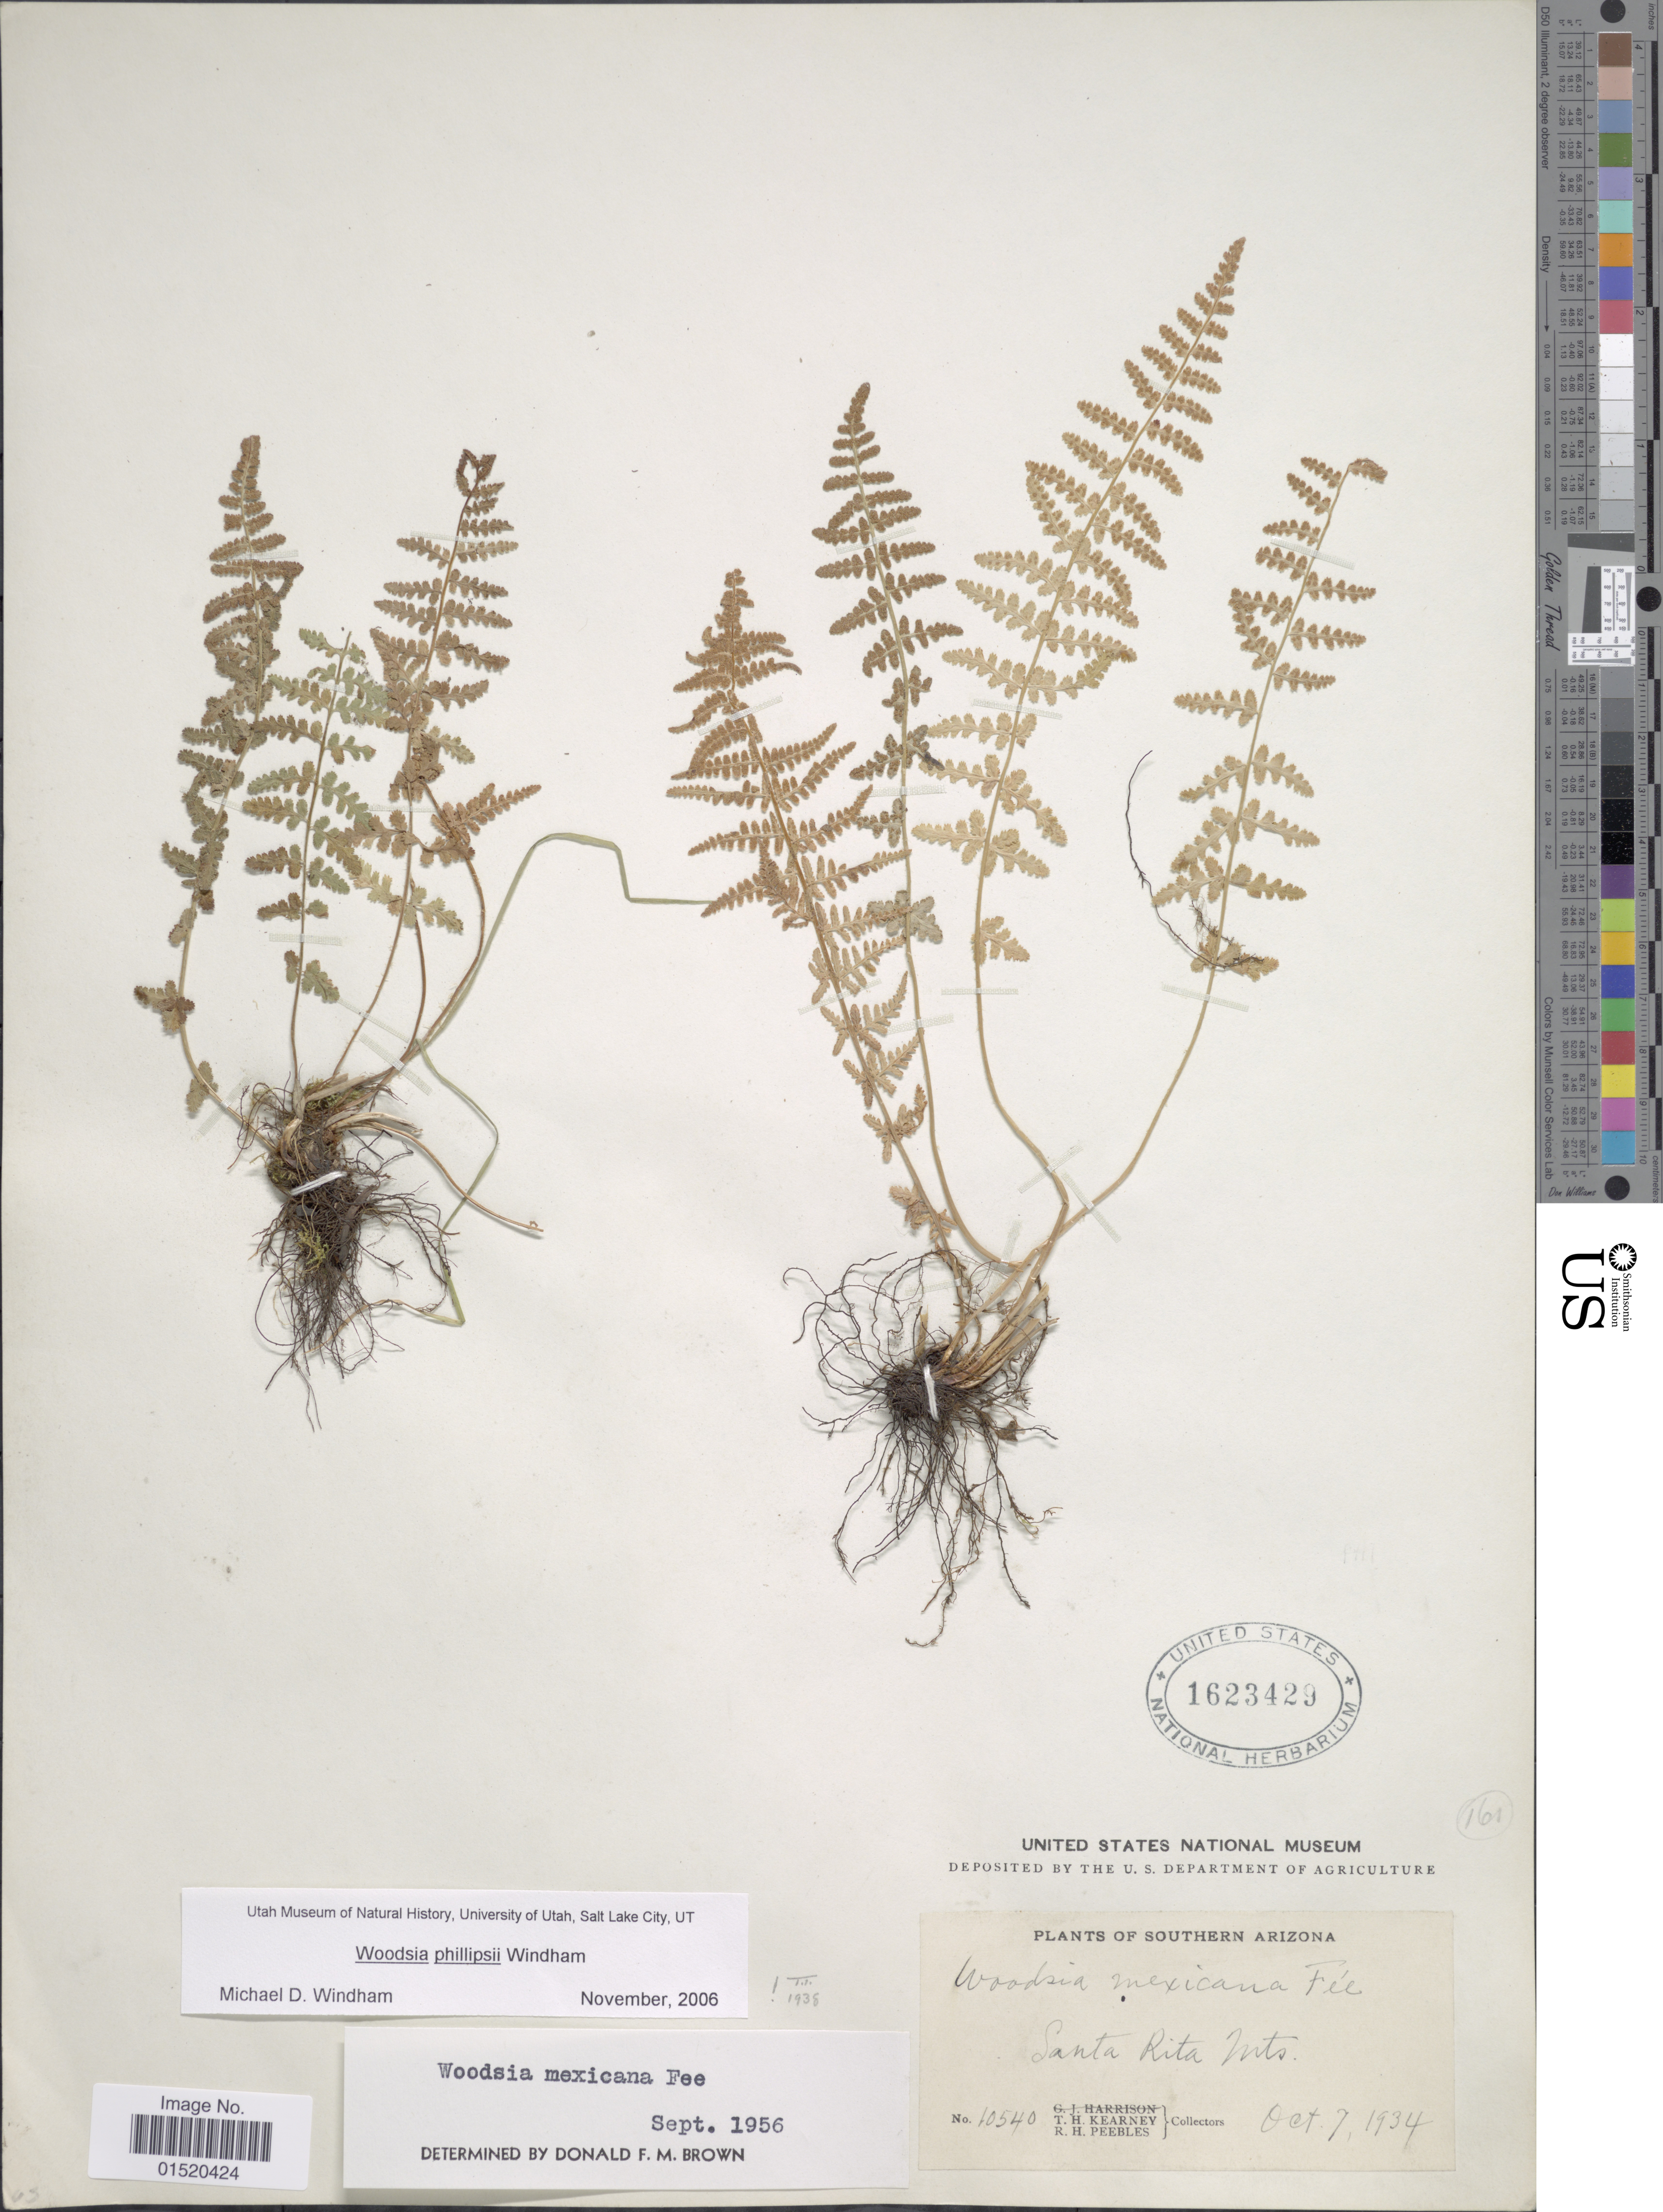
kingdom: Plantae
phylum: Tracheophyta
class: Polypodiopsida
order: Polypodiales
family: Woodsiaceae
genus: Woodsia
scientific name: Woodsia phillipsii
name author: Windham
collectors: T. H. Kearney & R. H. Peebles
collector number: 10540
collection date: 1934-10-07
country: United States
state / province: Arizona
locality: Southern Arizona, Santa Rita Mts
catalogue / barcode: US 1623429